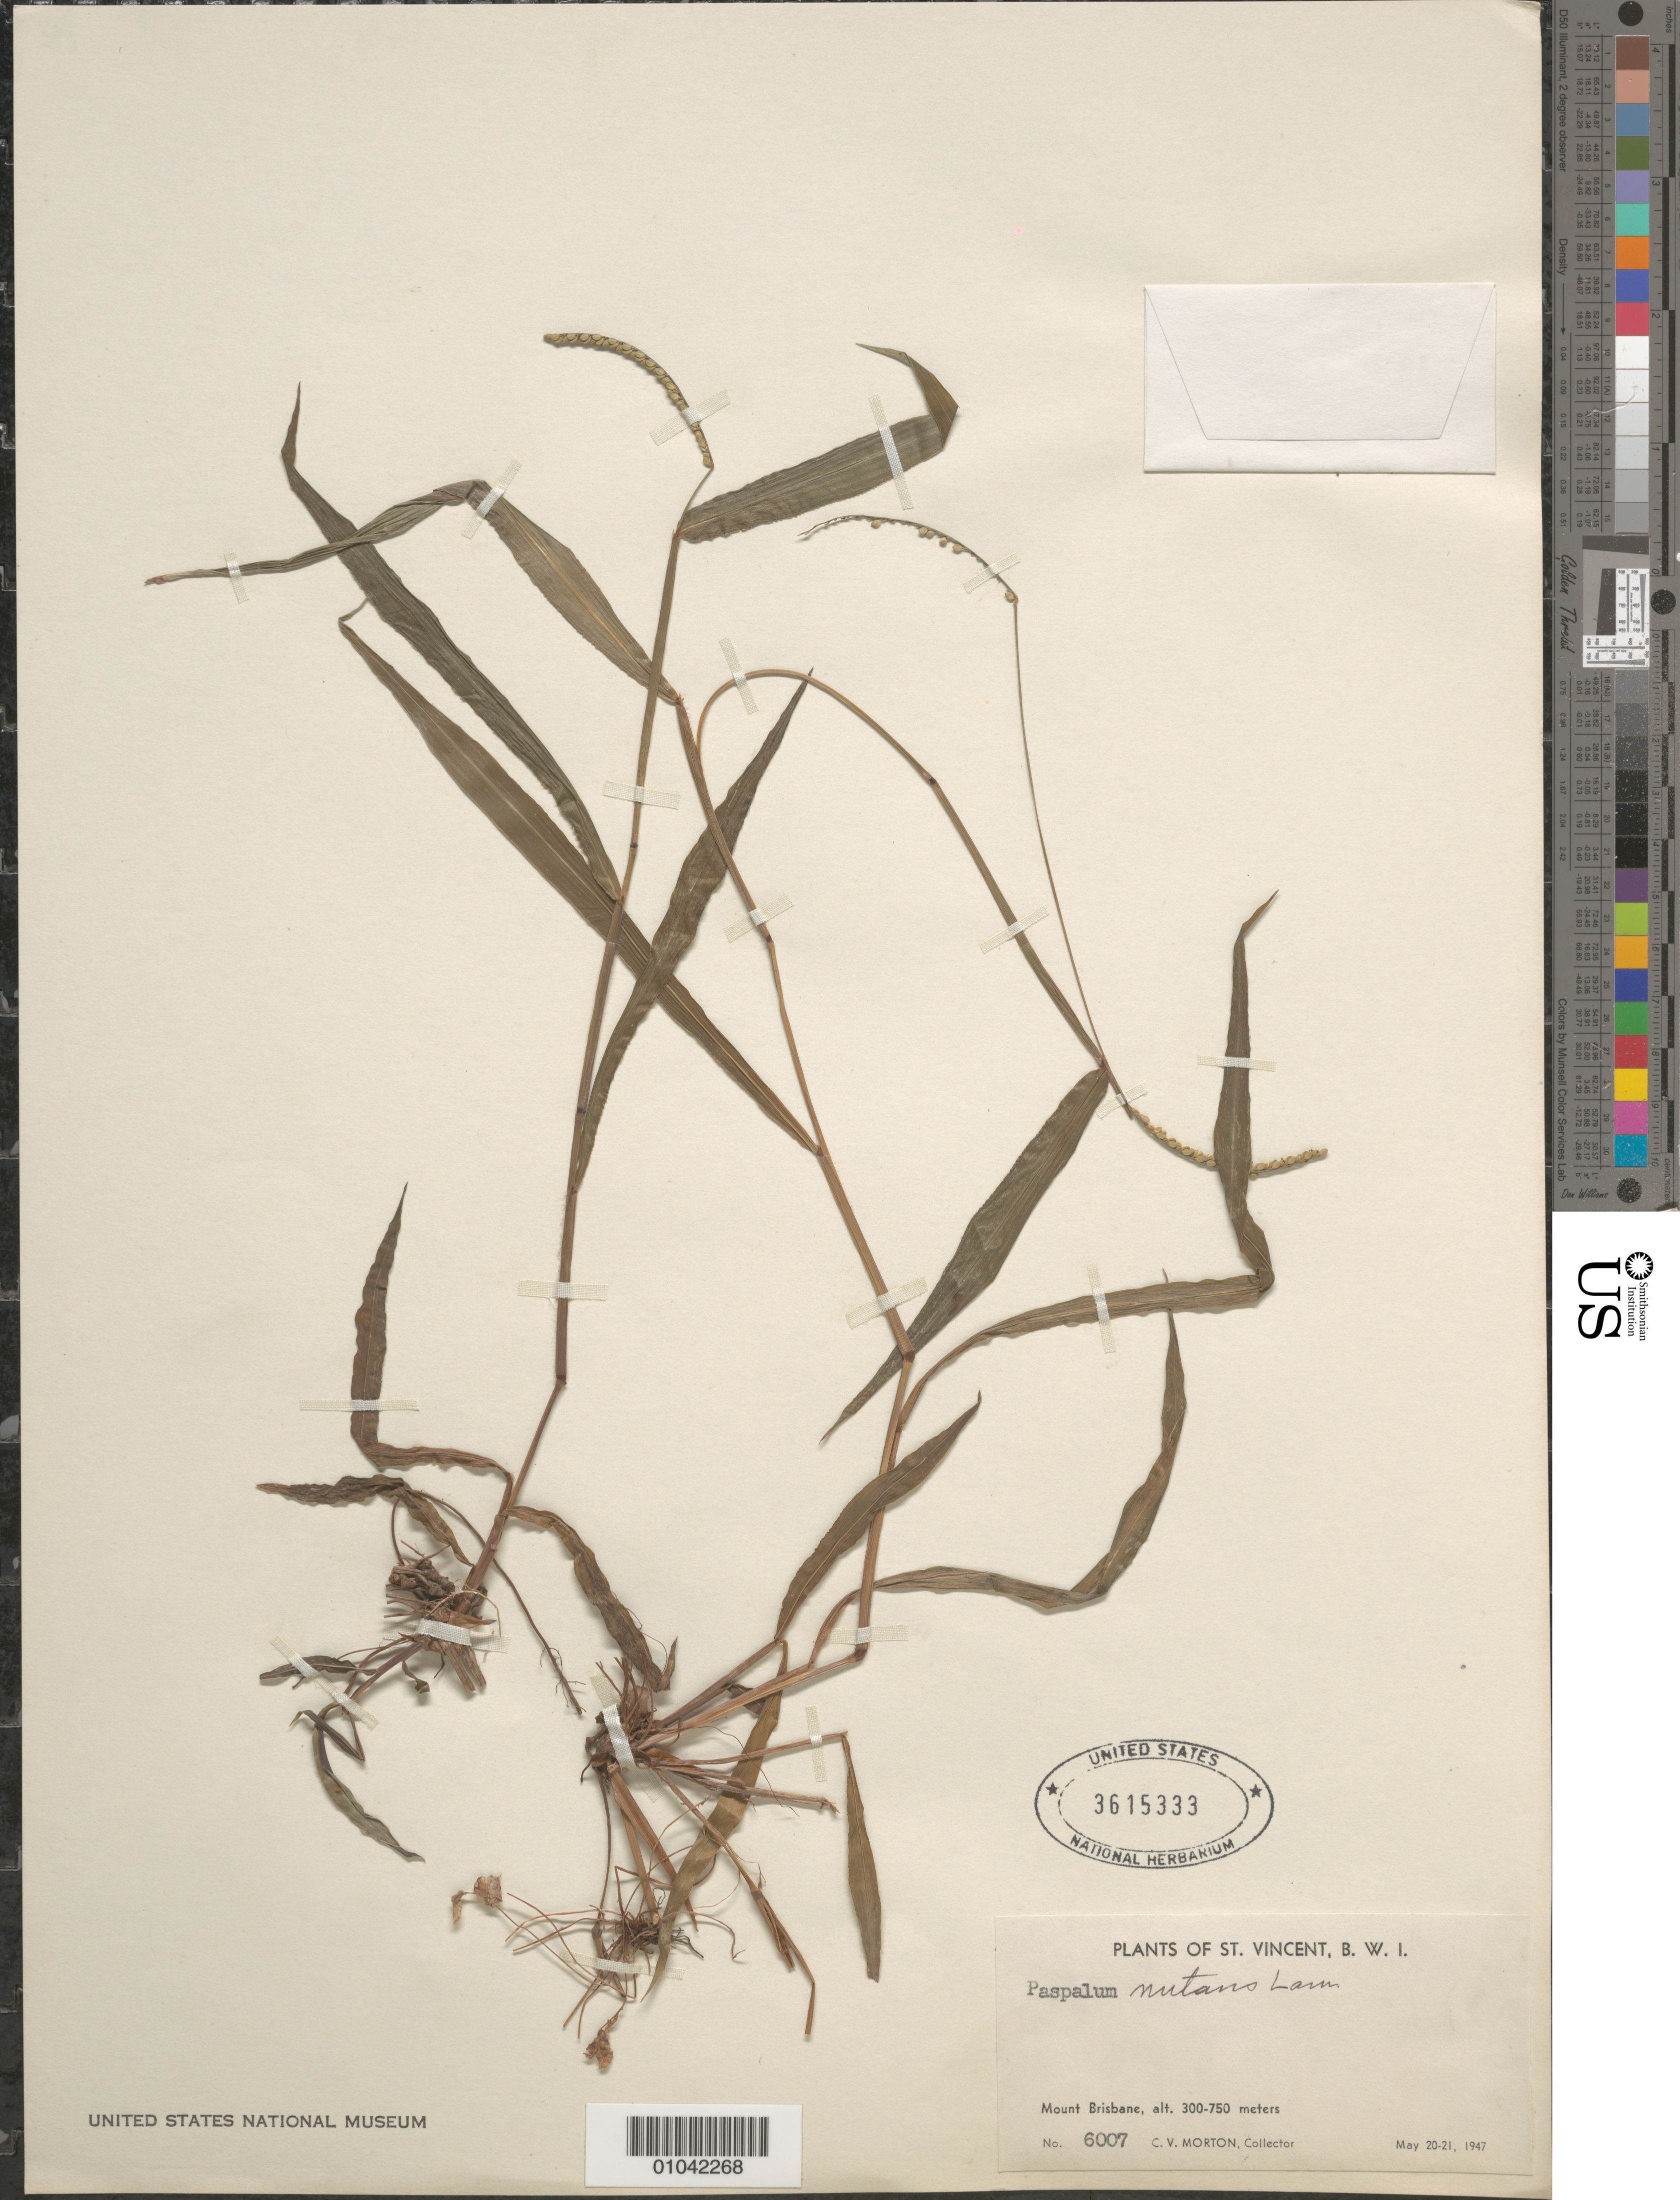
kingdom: Plantae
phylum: Tracheophyta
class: Liliopsida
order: Poales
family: Poaceae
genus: Paspalum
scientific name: Paspalum nutans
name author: Lam.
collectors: C. V. Morton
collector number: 6007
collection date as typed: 20 May 1947 to 21 May 1947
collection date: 1947-05-20/1947-05-21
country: St. Vincent - Grenadines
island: St. Vincent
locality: Mount Brisbane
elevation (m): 300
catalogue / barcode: US 3615333